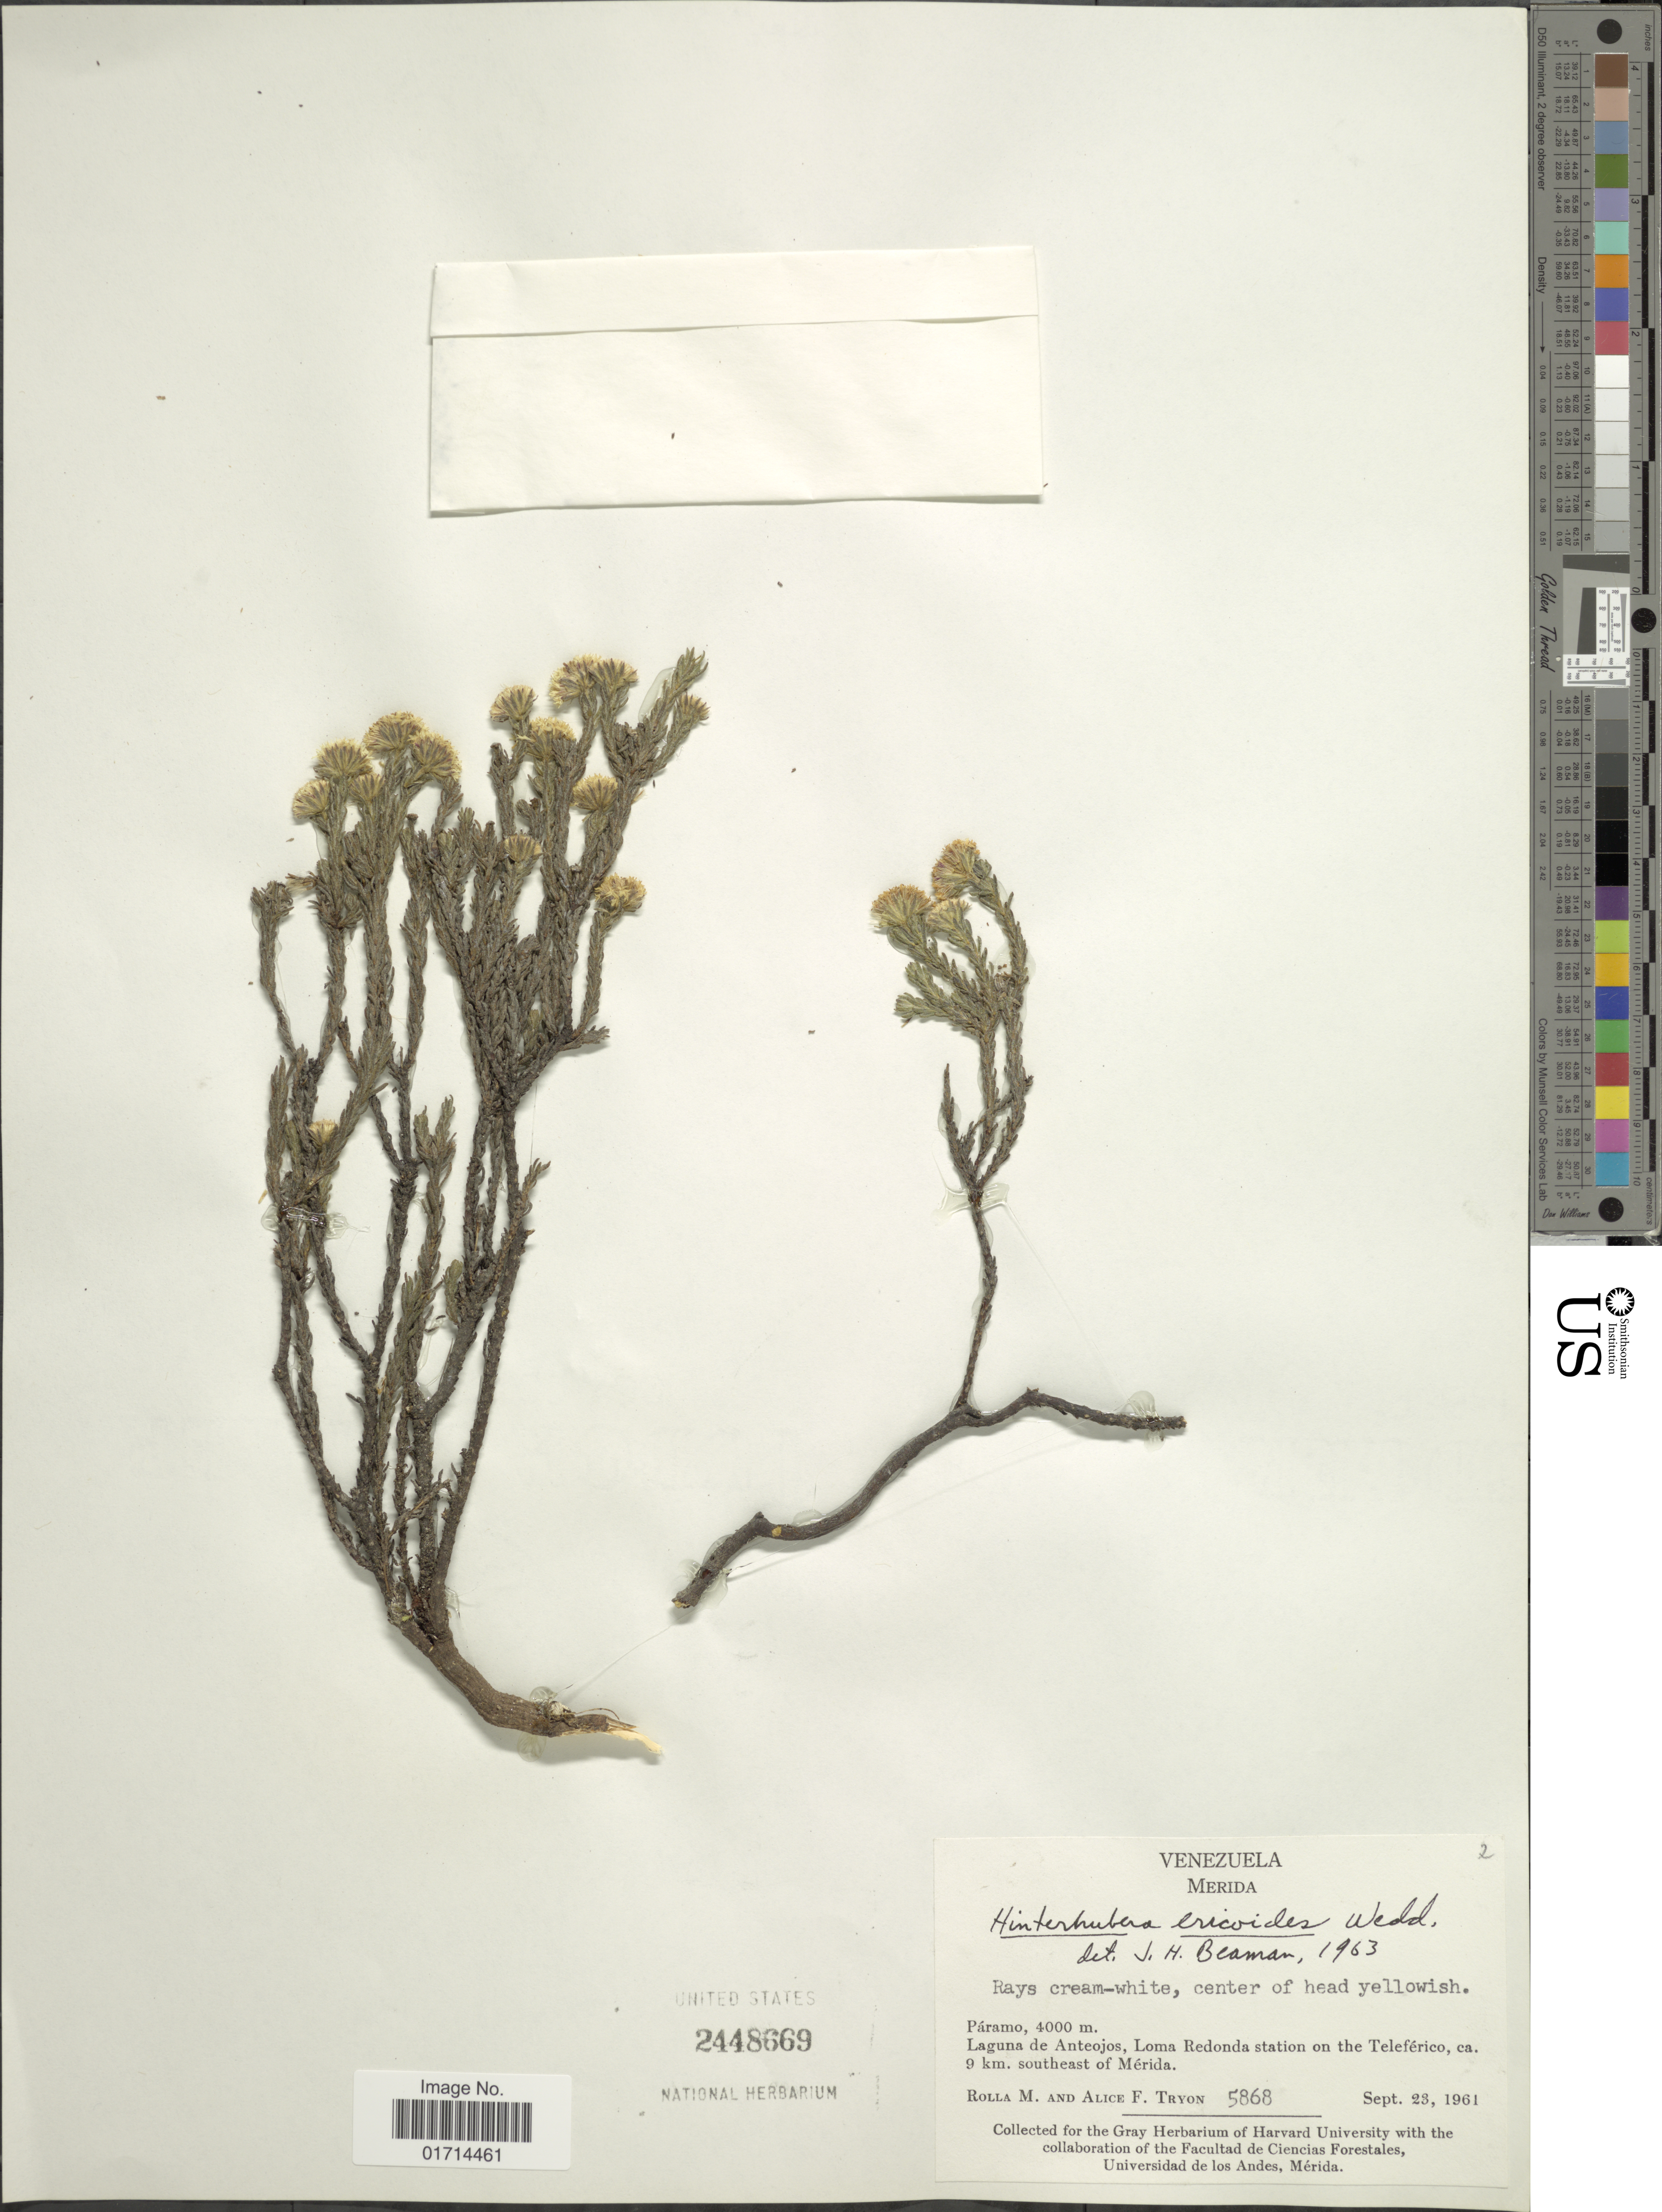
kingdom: Plantae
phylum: Tracheophyta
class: Magnoliopsida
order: Asterales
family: Asteraceae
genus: Hinterhubera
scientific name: Hinterhubera ericoides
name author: Wedd.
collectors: R. M. Tryon & A. F. Tryon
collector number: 5868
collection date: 1961-09-23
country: Venezuela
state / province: Mérida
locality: Laguna de Anteojos, Loma Redonda station on the Teleferico, ca. 9 km. southeast of Merida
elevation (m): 4000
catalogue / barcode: US 2448669